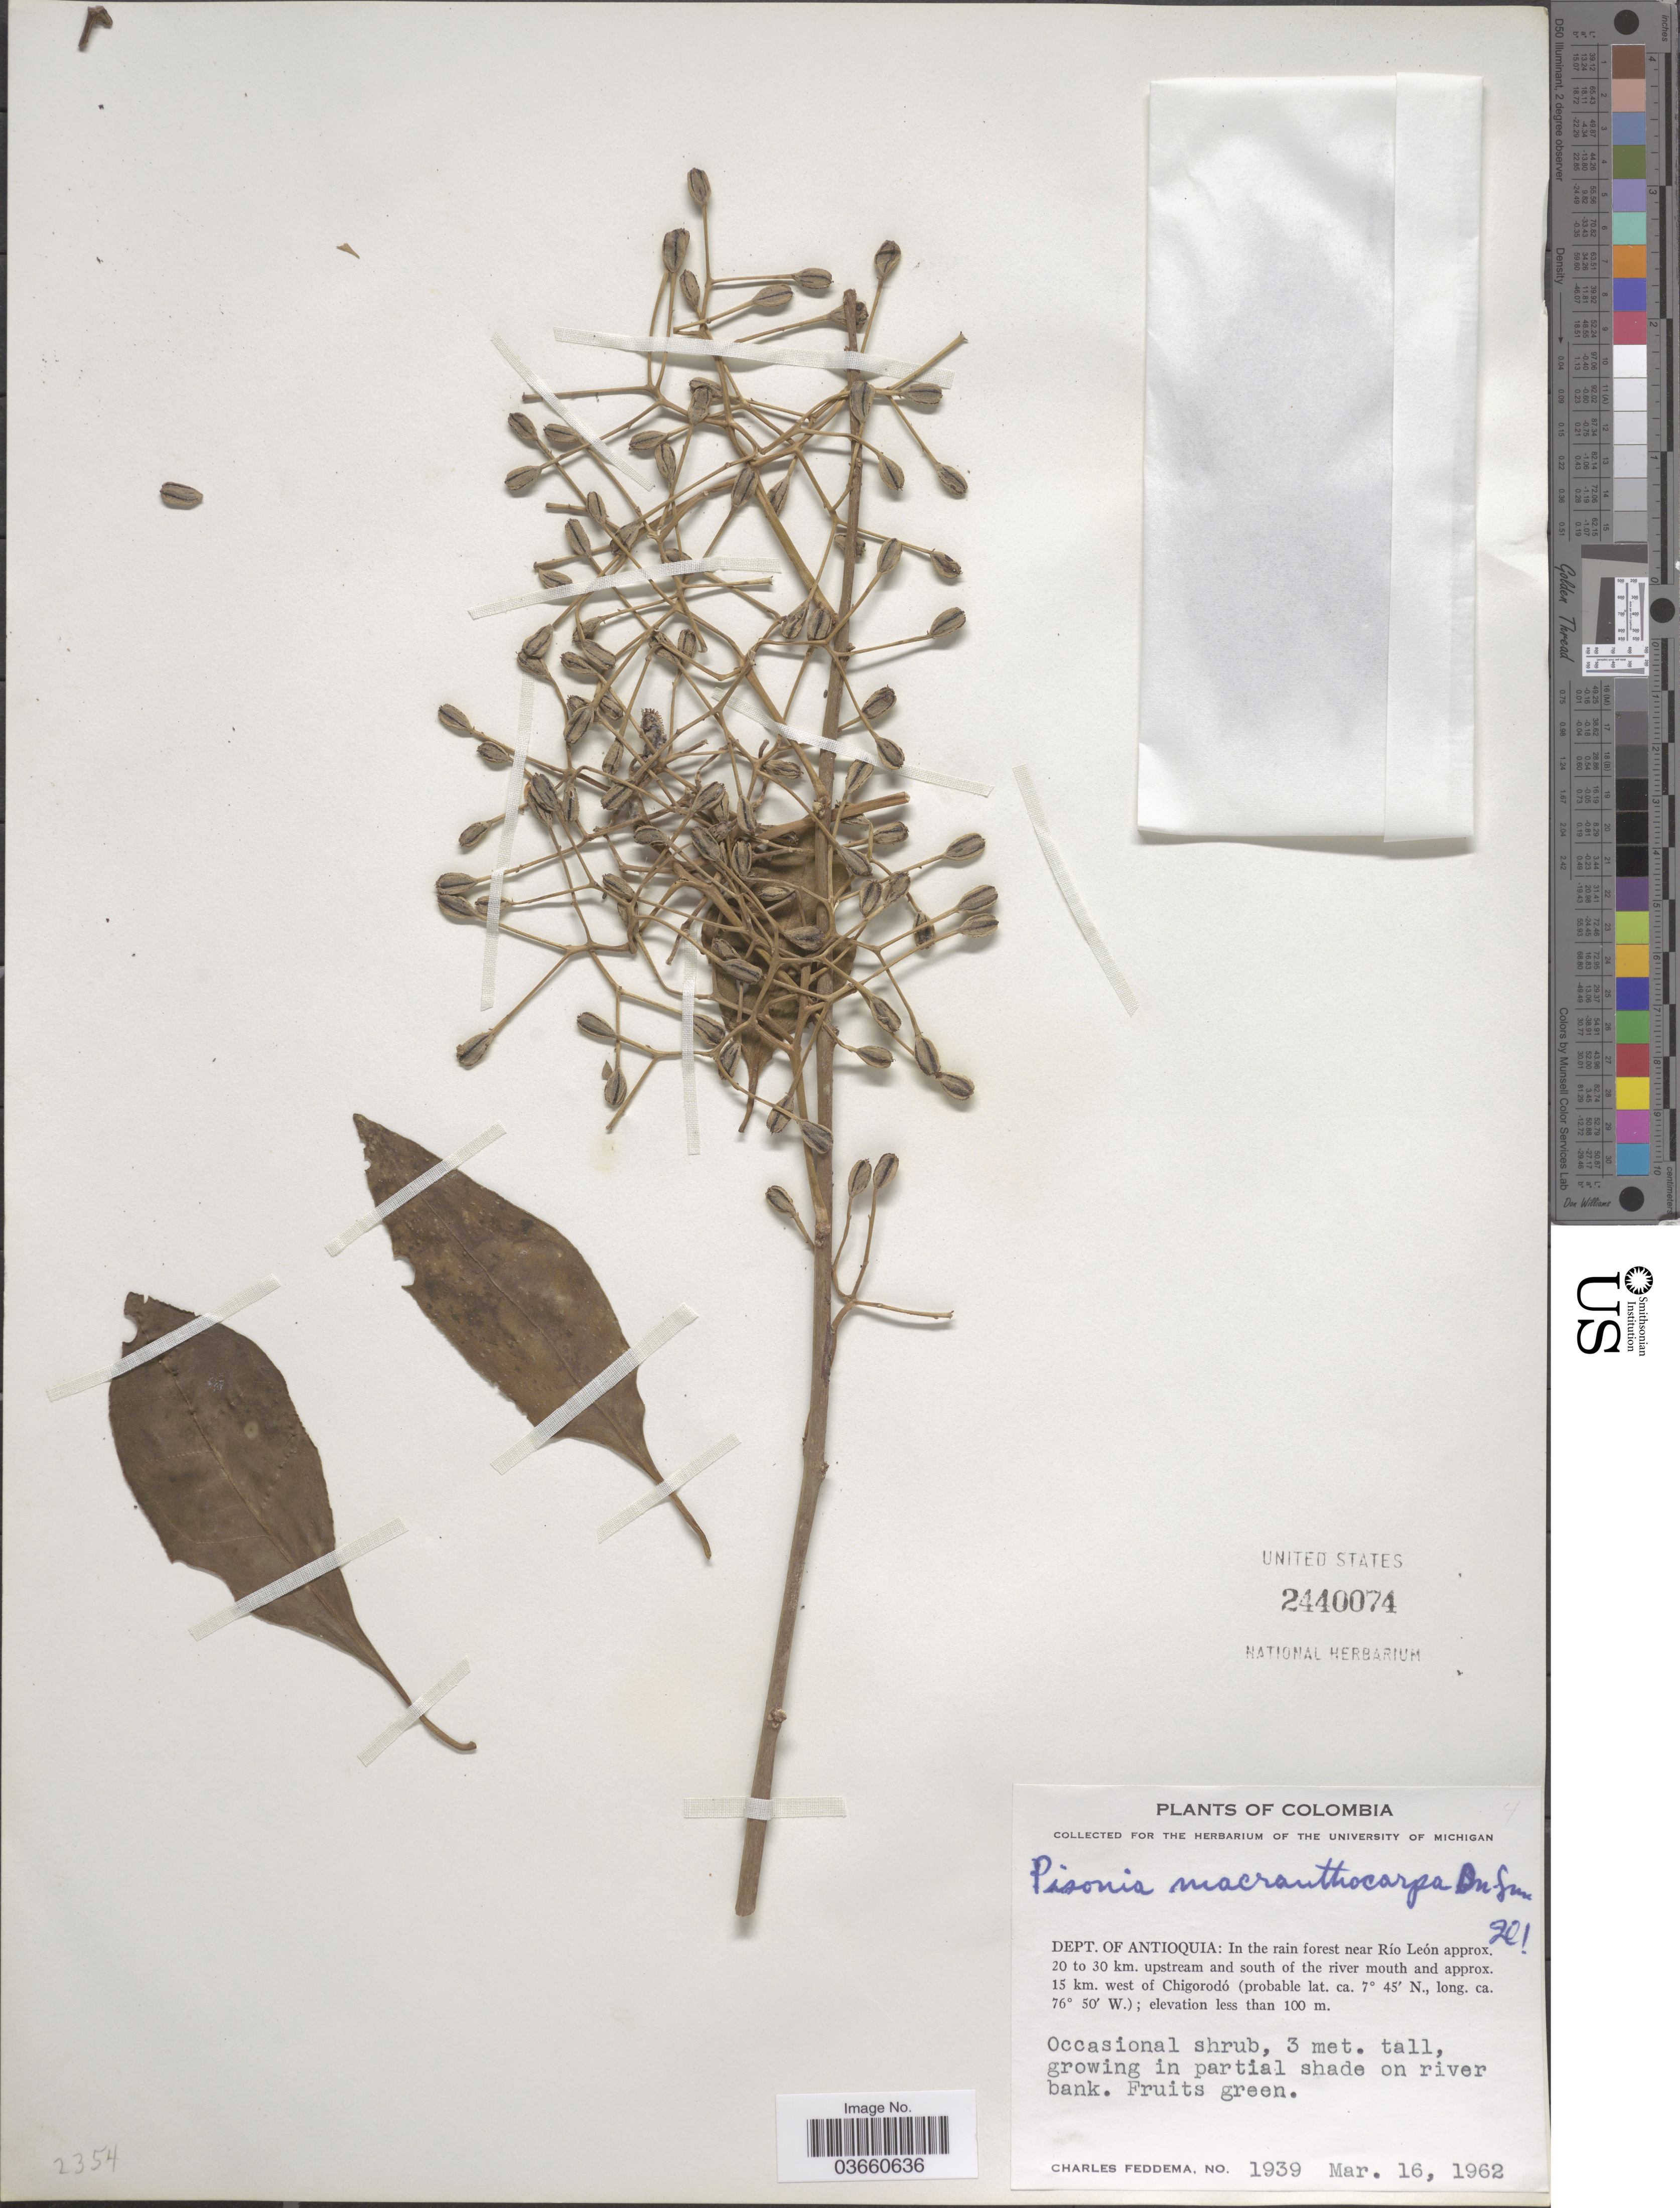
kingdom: Plantae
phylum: Tracheophyta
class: Magnoliopsida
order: Caryophyllales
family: Nyctaginaceae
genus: Pisonia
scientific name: Pisonia macranthocarpa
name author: (Donn. Sm.) Donn. Sm.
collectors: C. Feddema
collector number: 1939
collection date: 1962-03-16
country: Colombia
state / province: Antioquia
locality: Dept. of Antioquia: In the rain forest near Río León approx. 20 to 30 km. upstream and south of the river mouth and approx. 15 km. west of Chigorodó.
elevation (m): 100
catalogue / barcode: US 2440074